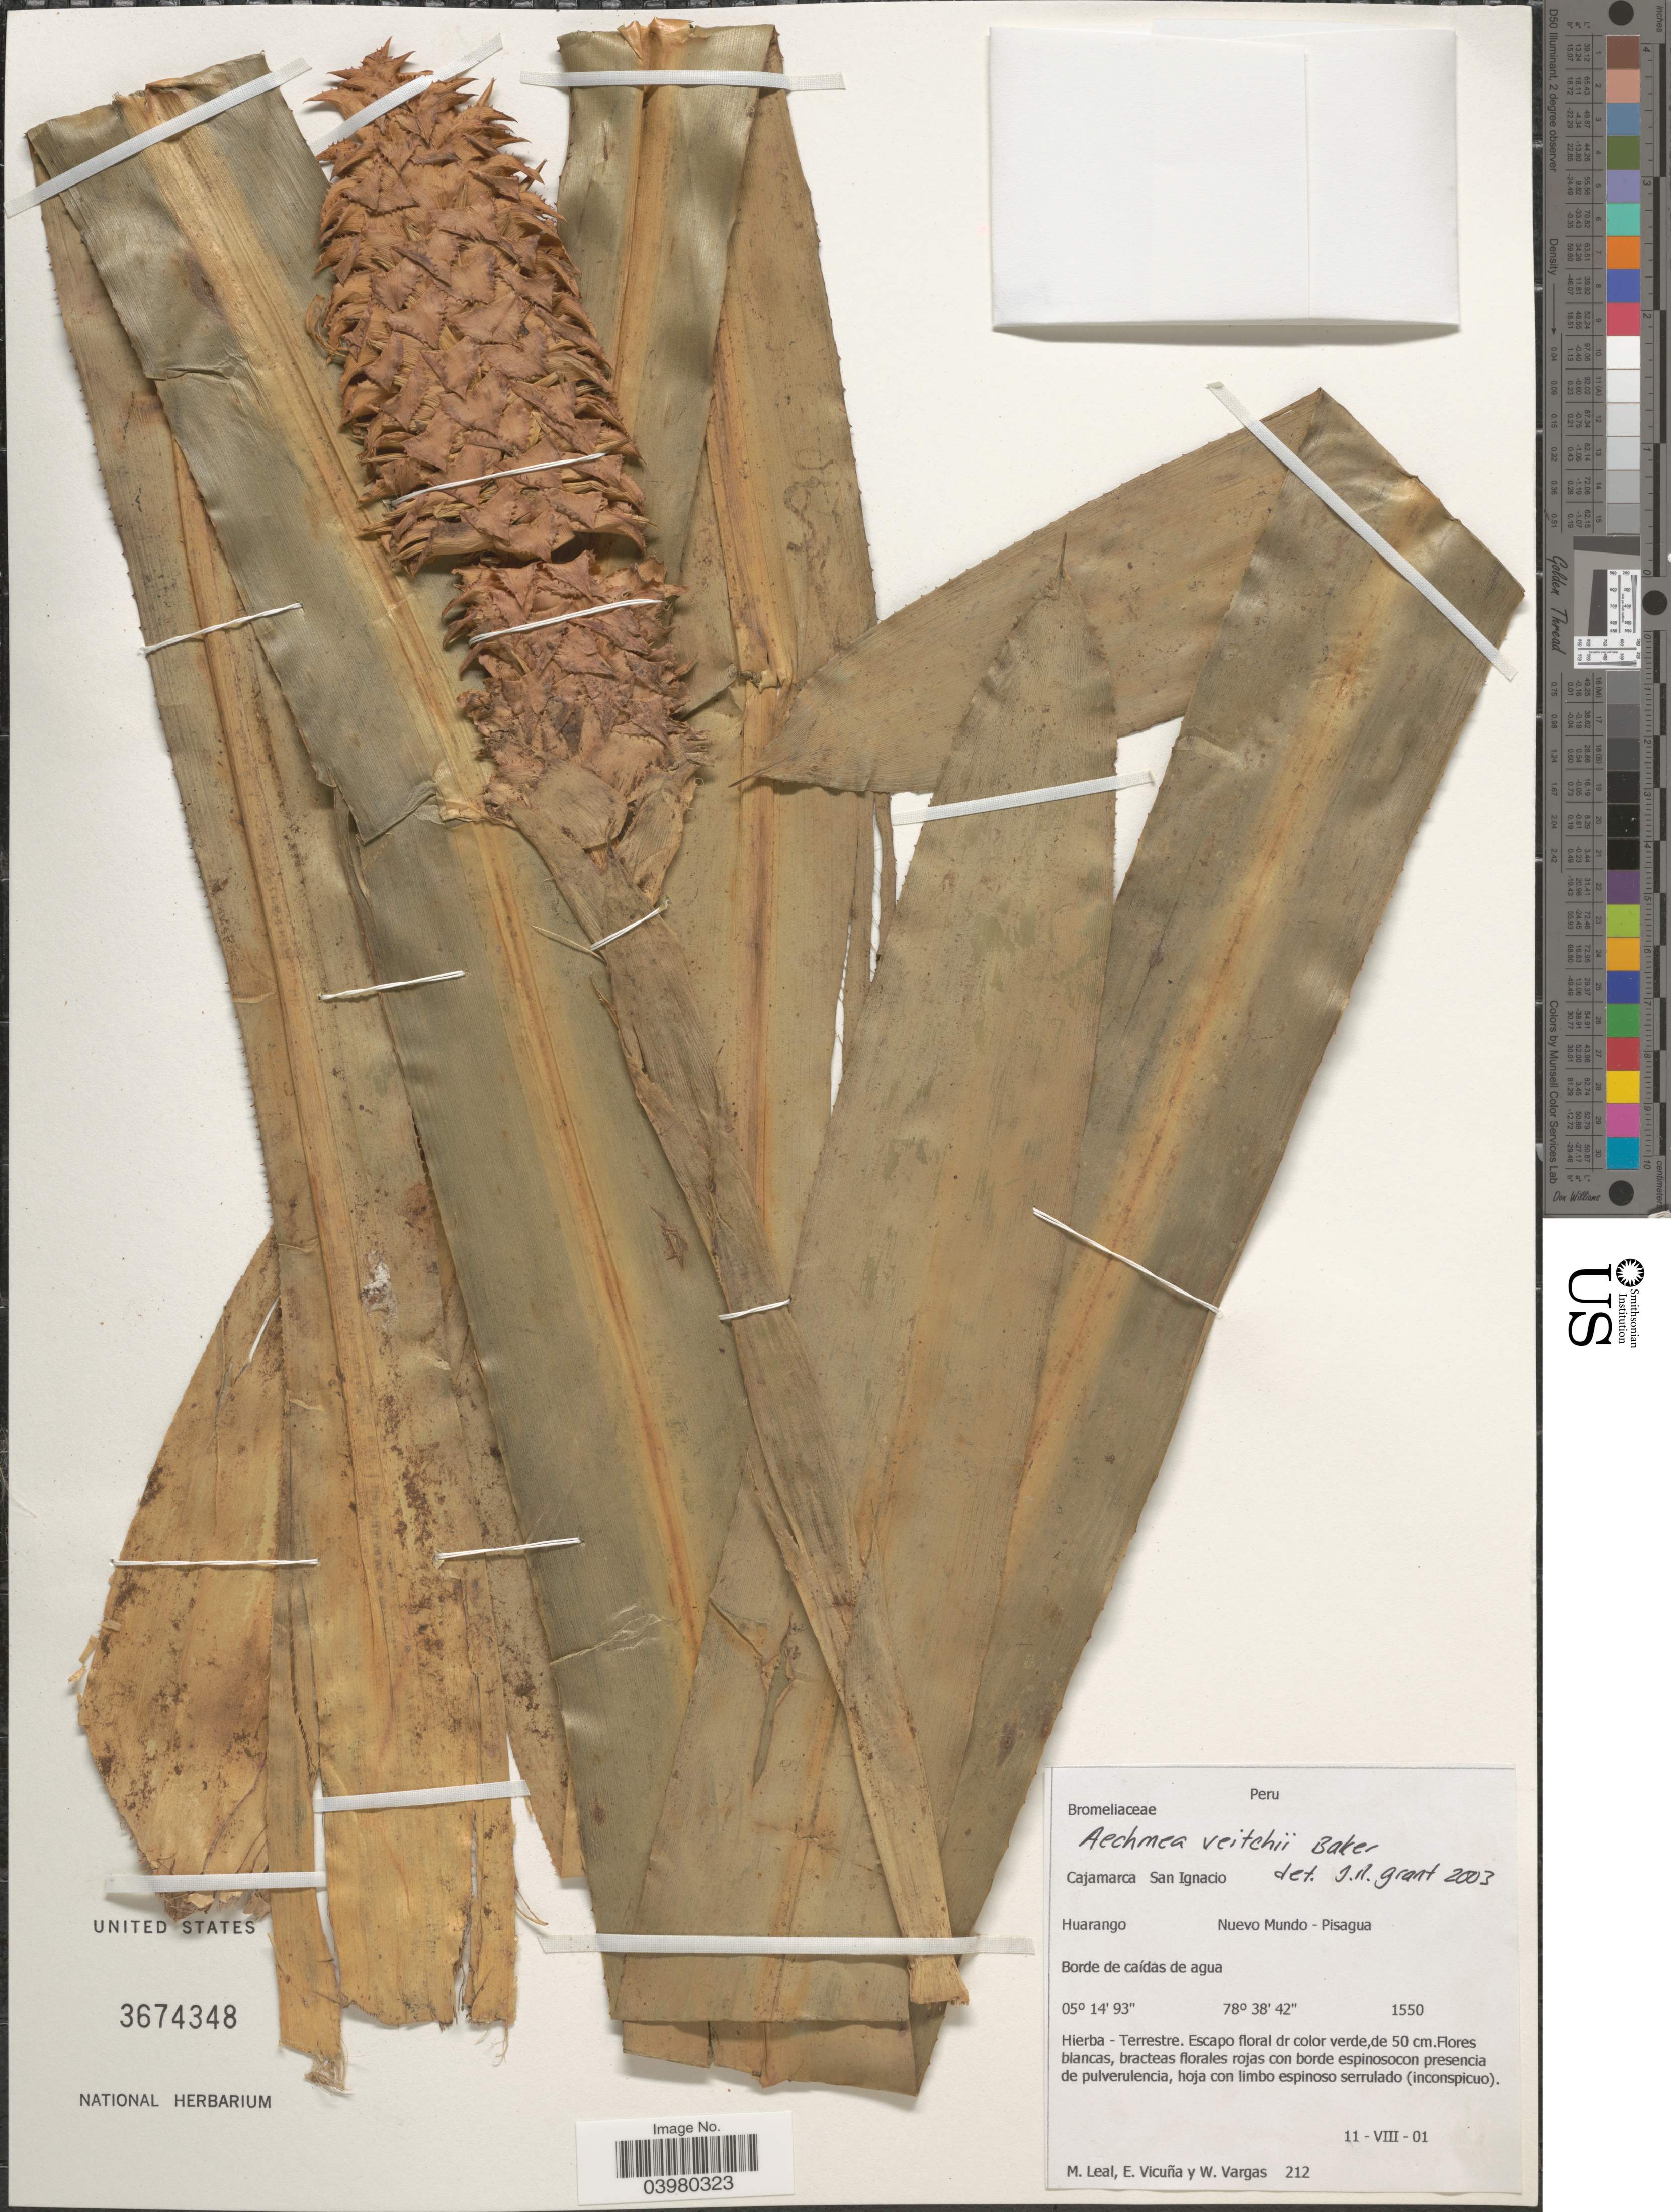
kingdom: Plantae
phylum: Tracheophyta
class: Liliopsida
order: Poales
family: Bromeliaceae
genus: Aechmea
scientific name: Aechmea veitchii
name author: Baker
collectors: M. E. Leal, E. Vicuña & W. Vargas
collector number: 212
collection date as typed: Transcribed d/m/y: 11/8/1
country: Peru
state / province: Cajamarca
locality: San Ignacio. Huarango. Nuevo Mundo - Pisagua. Borde de caídas de agua.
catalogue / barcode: US 3674348